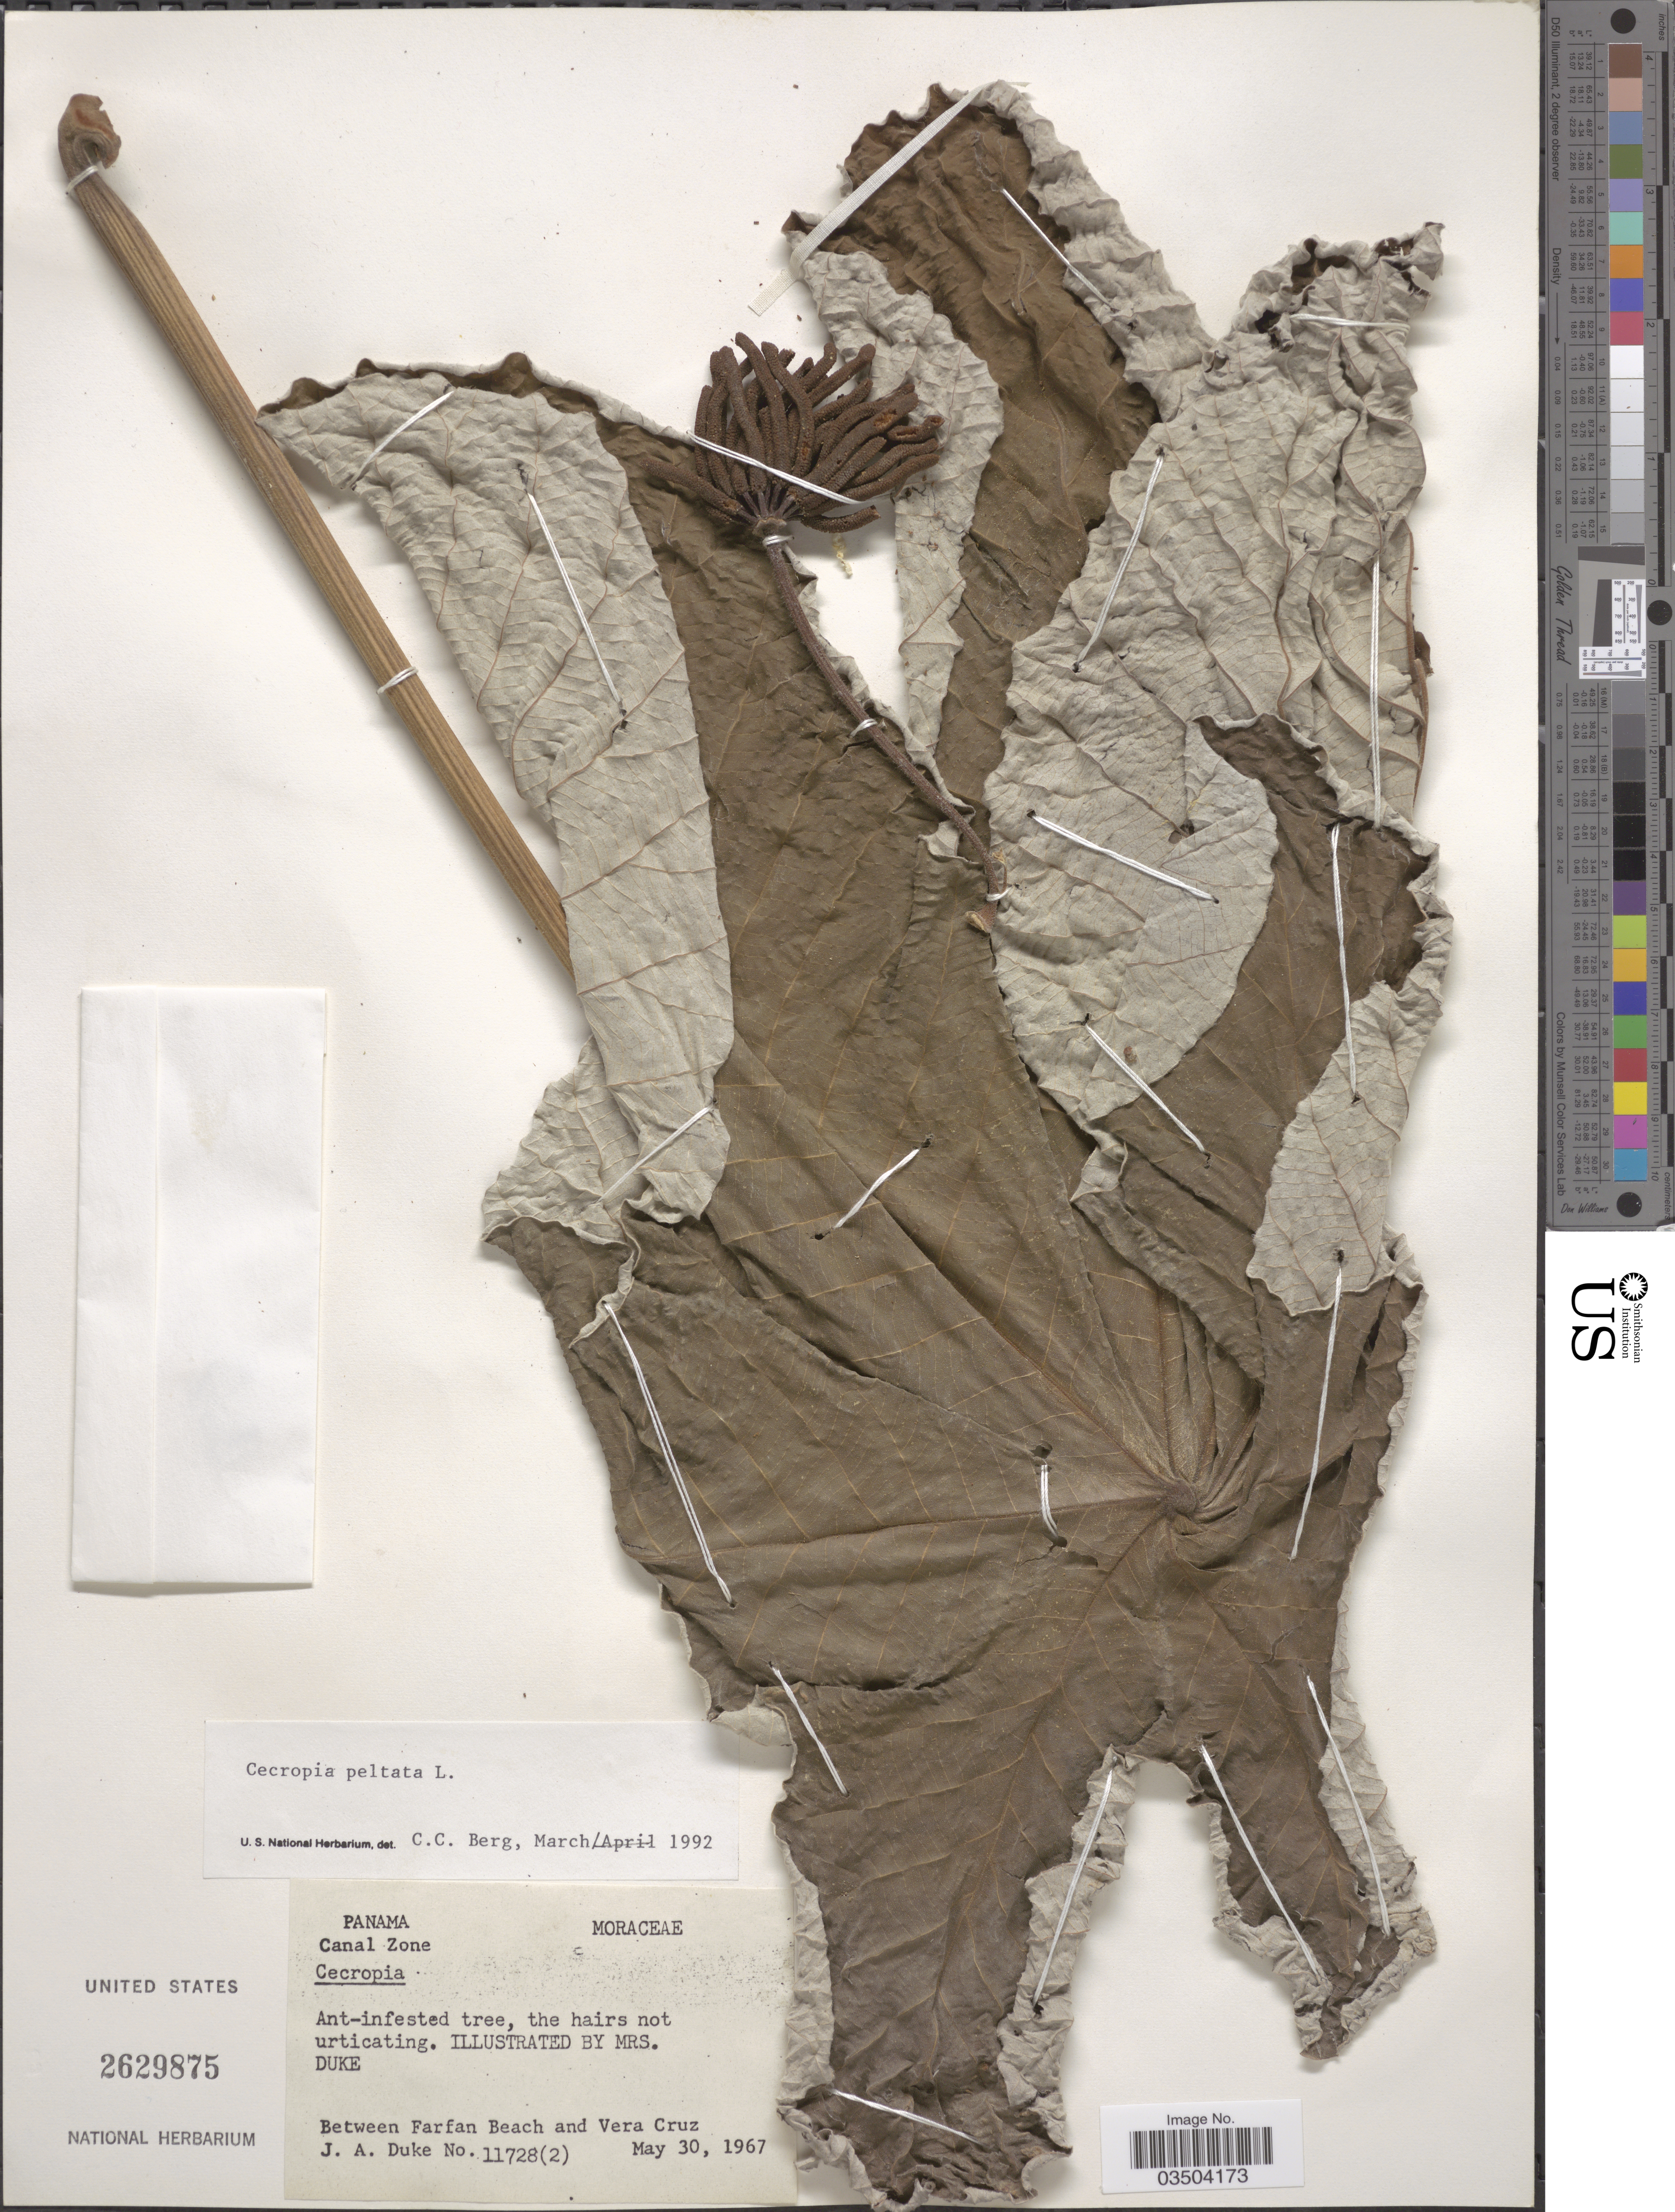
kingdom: Plantae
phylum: Tracheophyta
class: Magnoliopsida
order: Rosales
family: Urticaceae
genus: Cecropia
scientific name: Cecropia peltata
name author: L.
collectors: J. A. Duke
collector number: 11728(2)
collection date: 1967-05-30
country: Panama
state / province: Colón / Panamá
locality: Canal Zone. Between Farfan Beach and Vera Cruz.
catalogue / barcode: US 2629875